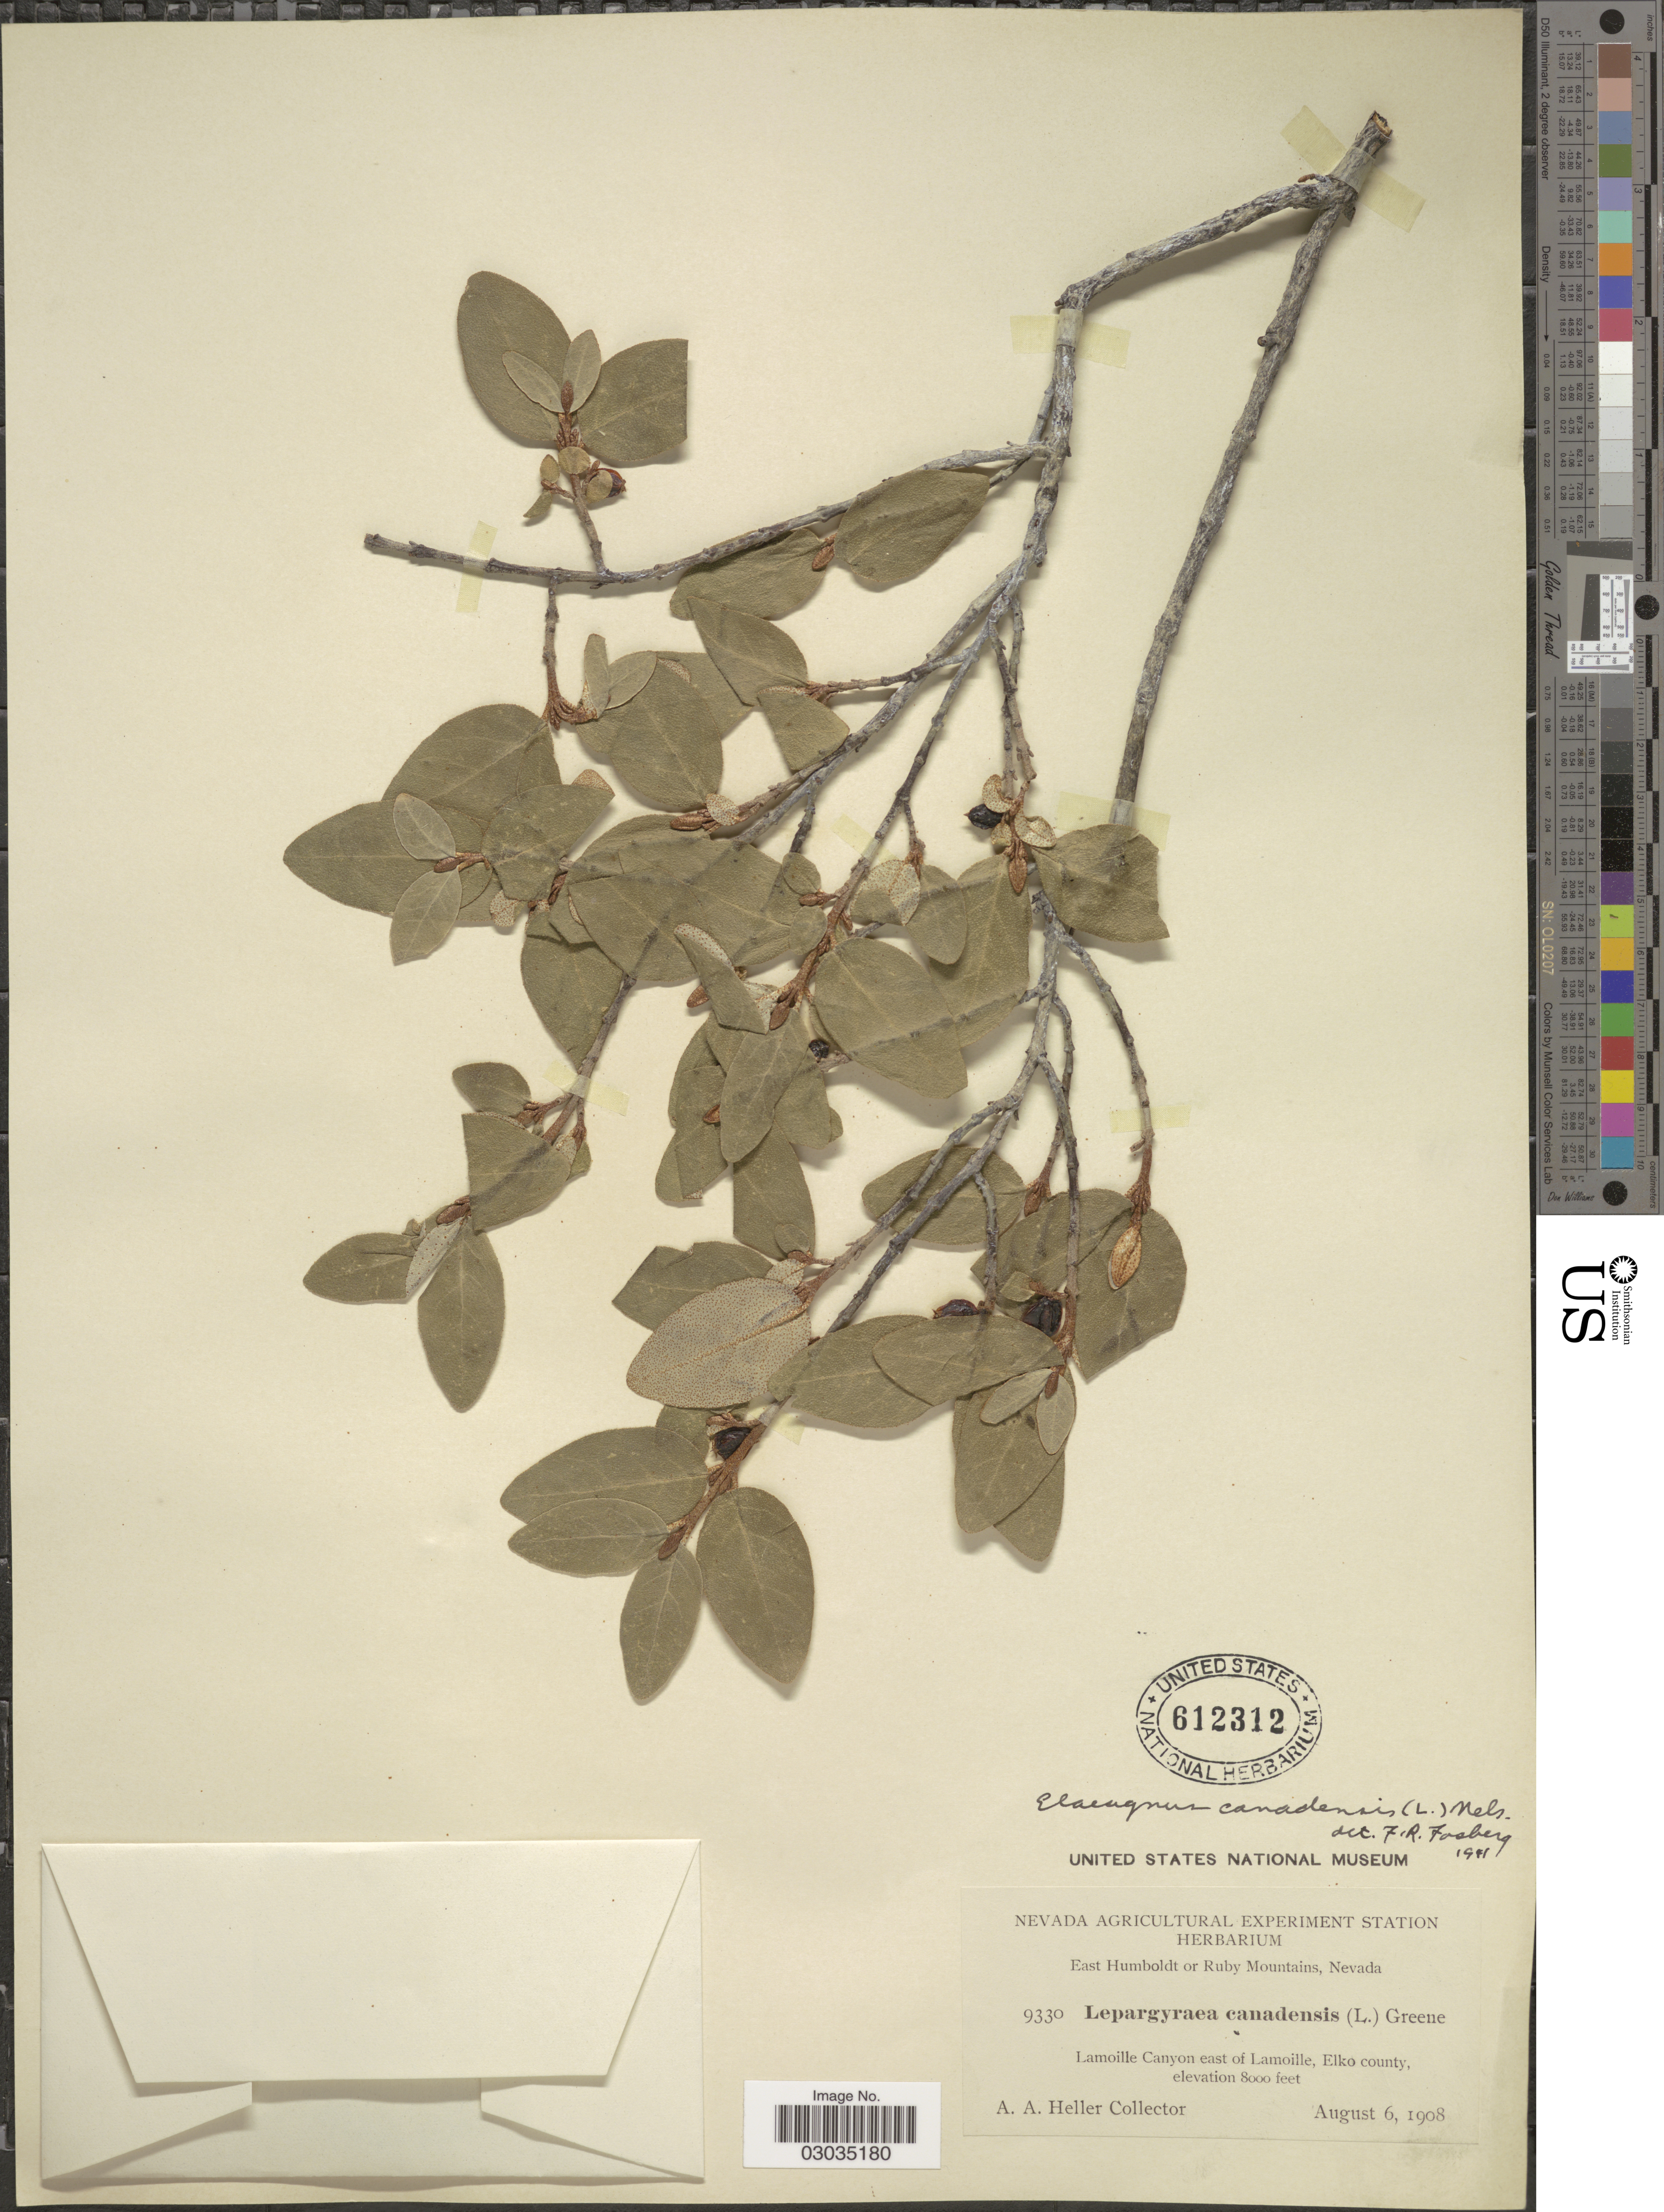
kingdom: Plantae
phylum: Tracheophyta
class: Magnoliopsida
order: Rosales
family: Elaeagnaceae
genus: Shepherdia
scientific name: Shepherdia canadensis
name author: (L.) Nutt.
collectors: A. A. Heller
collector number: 9330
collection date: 1908-08-06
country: United States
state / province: Nevada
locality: East Humboldt or Ruby Mountains, Lamoille Canyon east of Lamoille, Elko county.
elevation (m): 2438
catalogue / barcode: US 612312